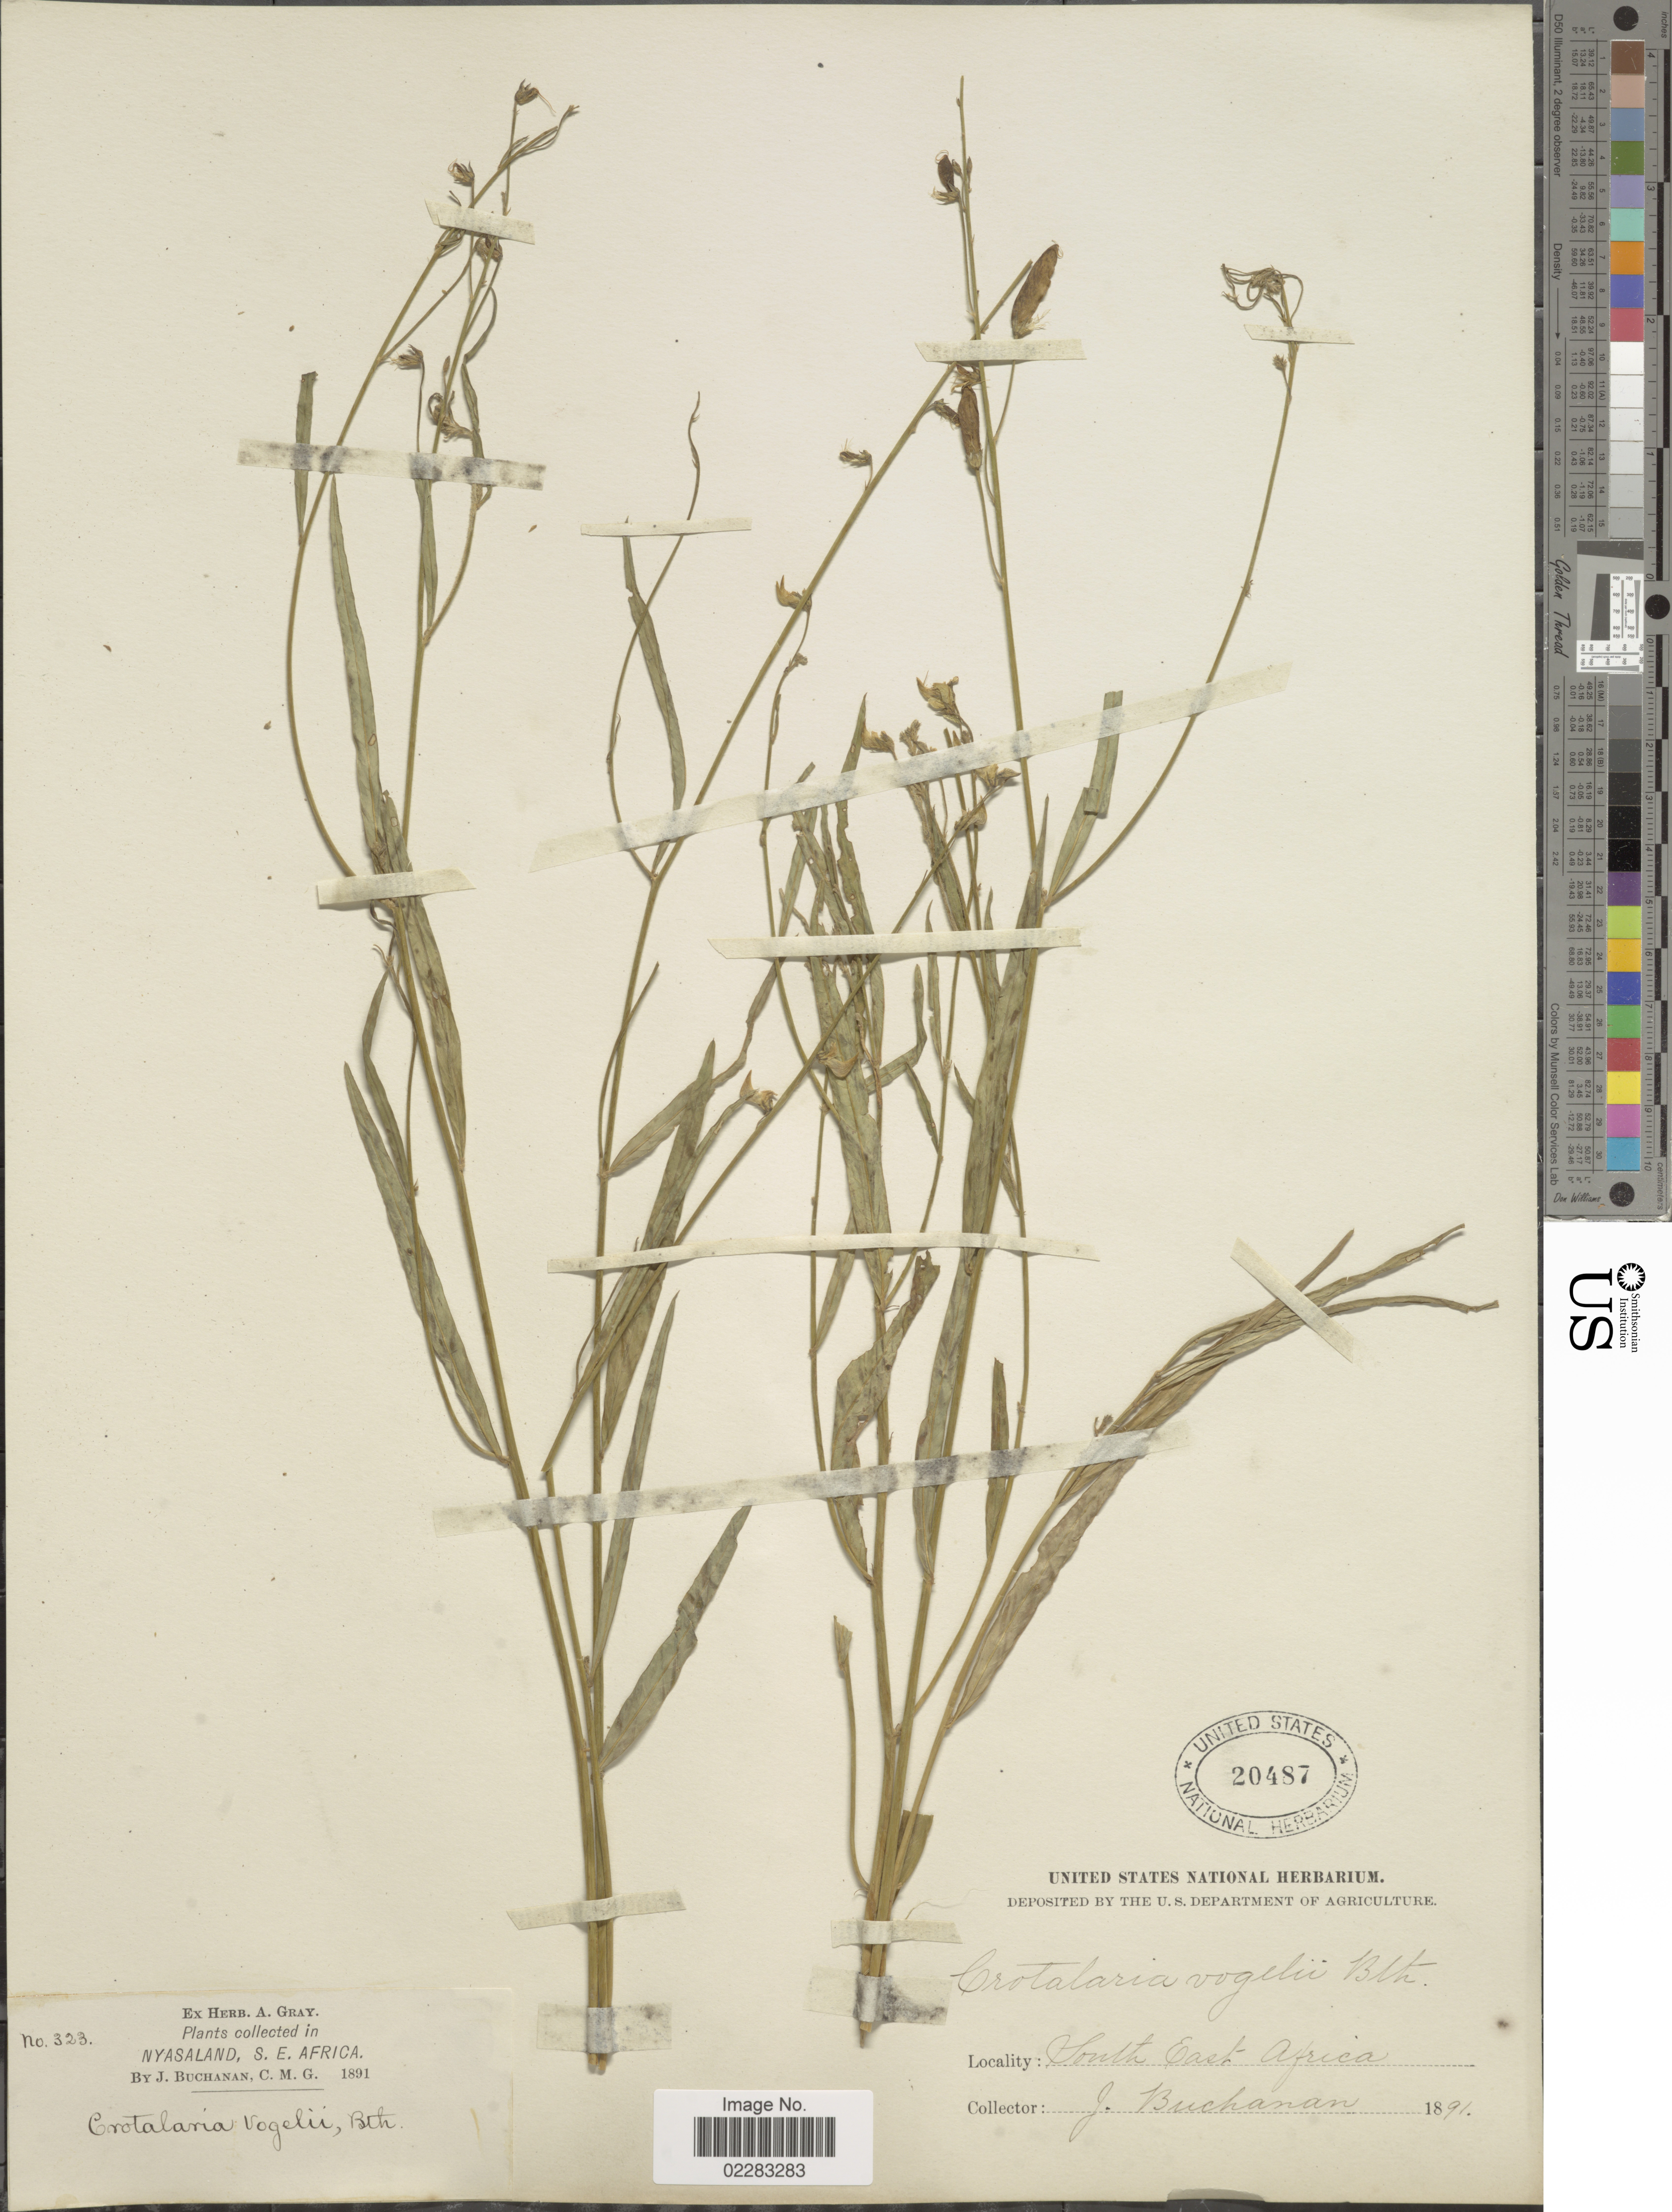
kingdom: Plantae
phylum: Tracheophyta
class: Magnoliopsida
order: Fabales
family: Fabaceae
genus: Crotalaria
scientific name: Crotalaria vogelii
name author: D. Dietr.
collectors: J. Buchanan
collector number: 323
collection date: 1891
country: Malawi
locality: Nyasaland, South East Africa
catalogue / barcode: US 20487